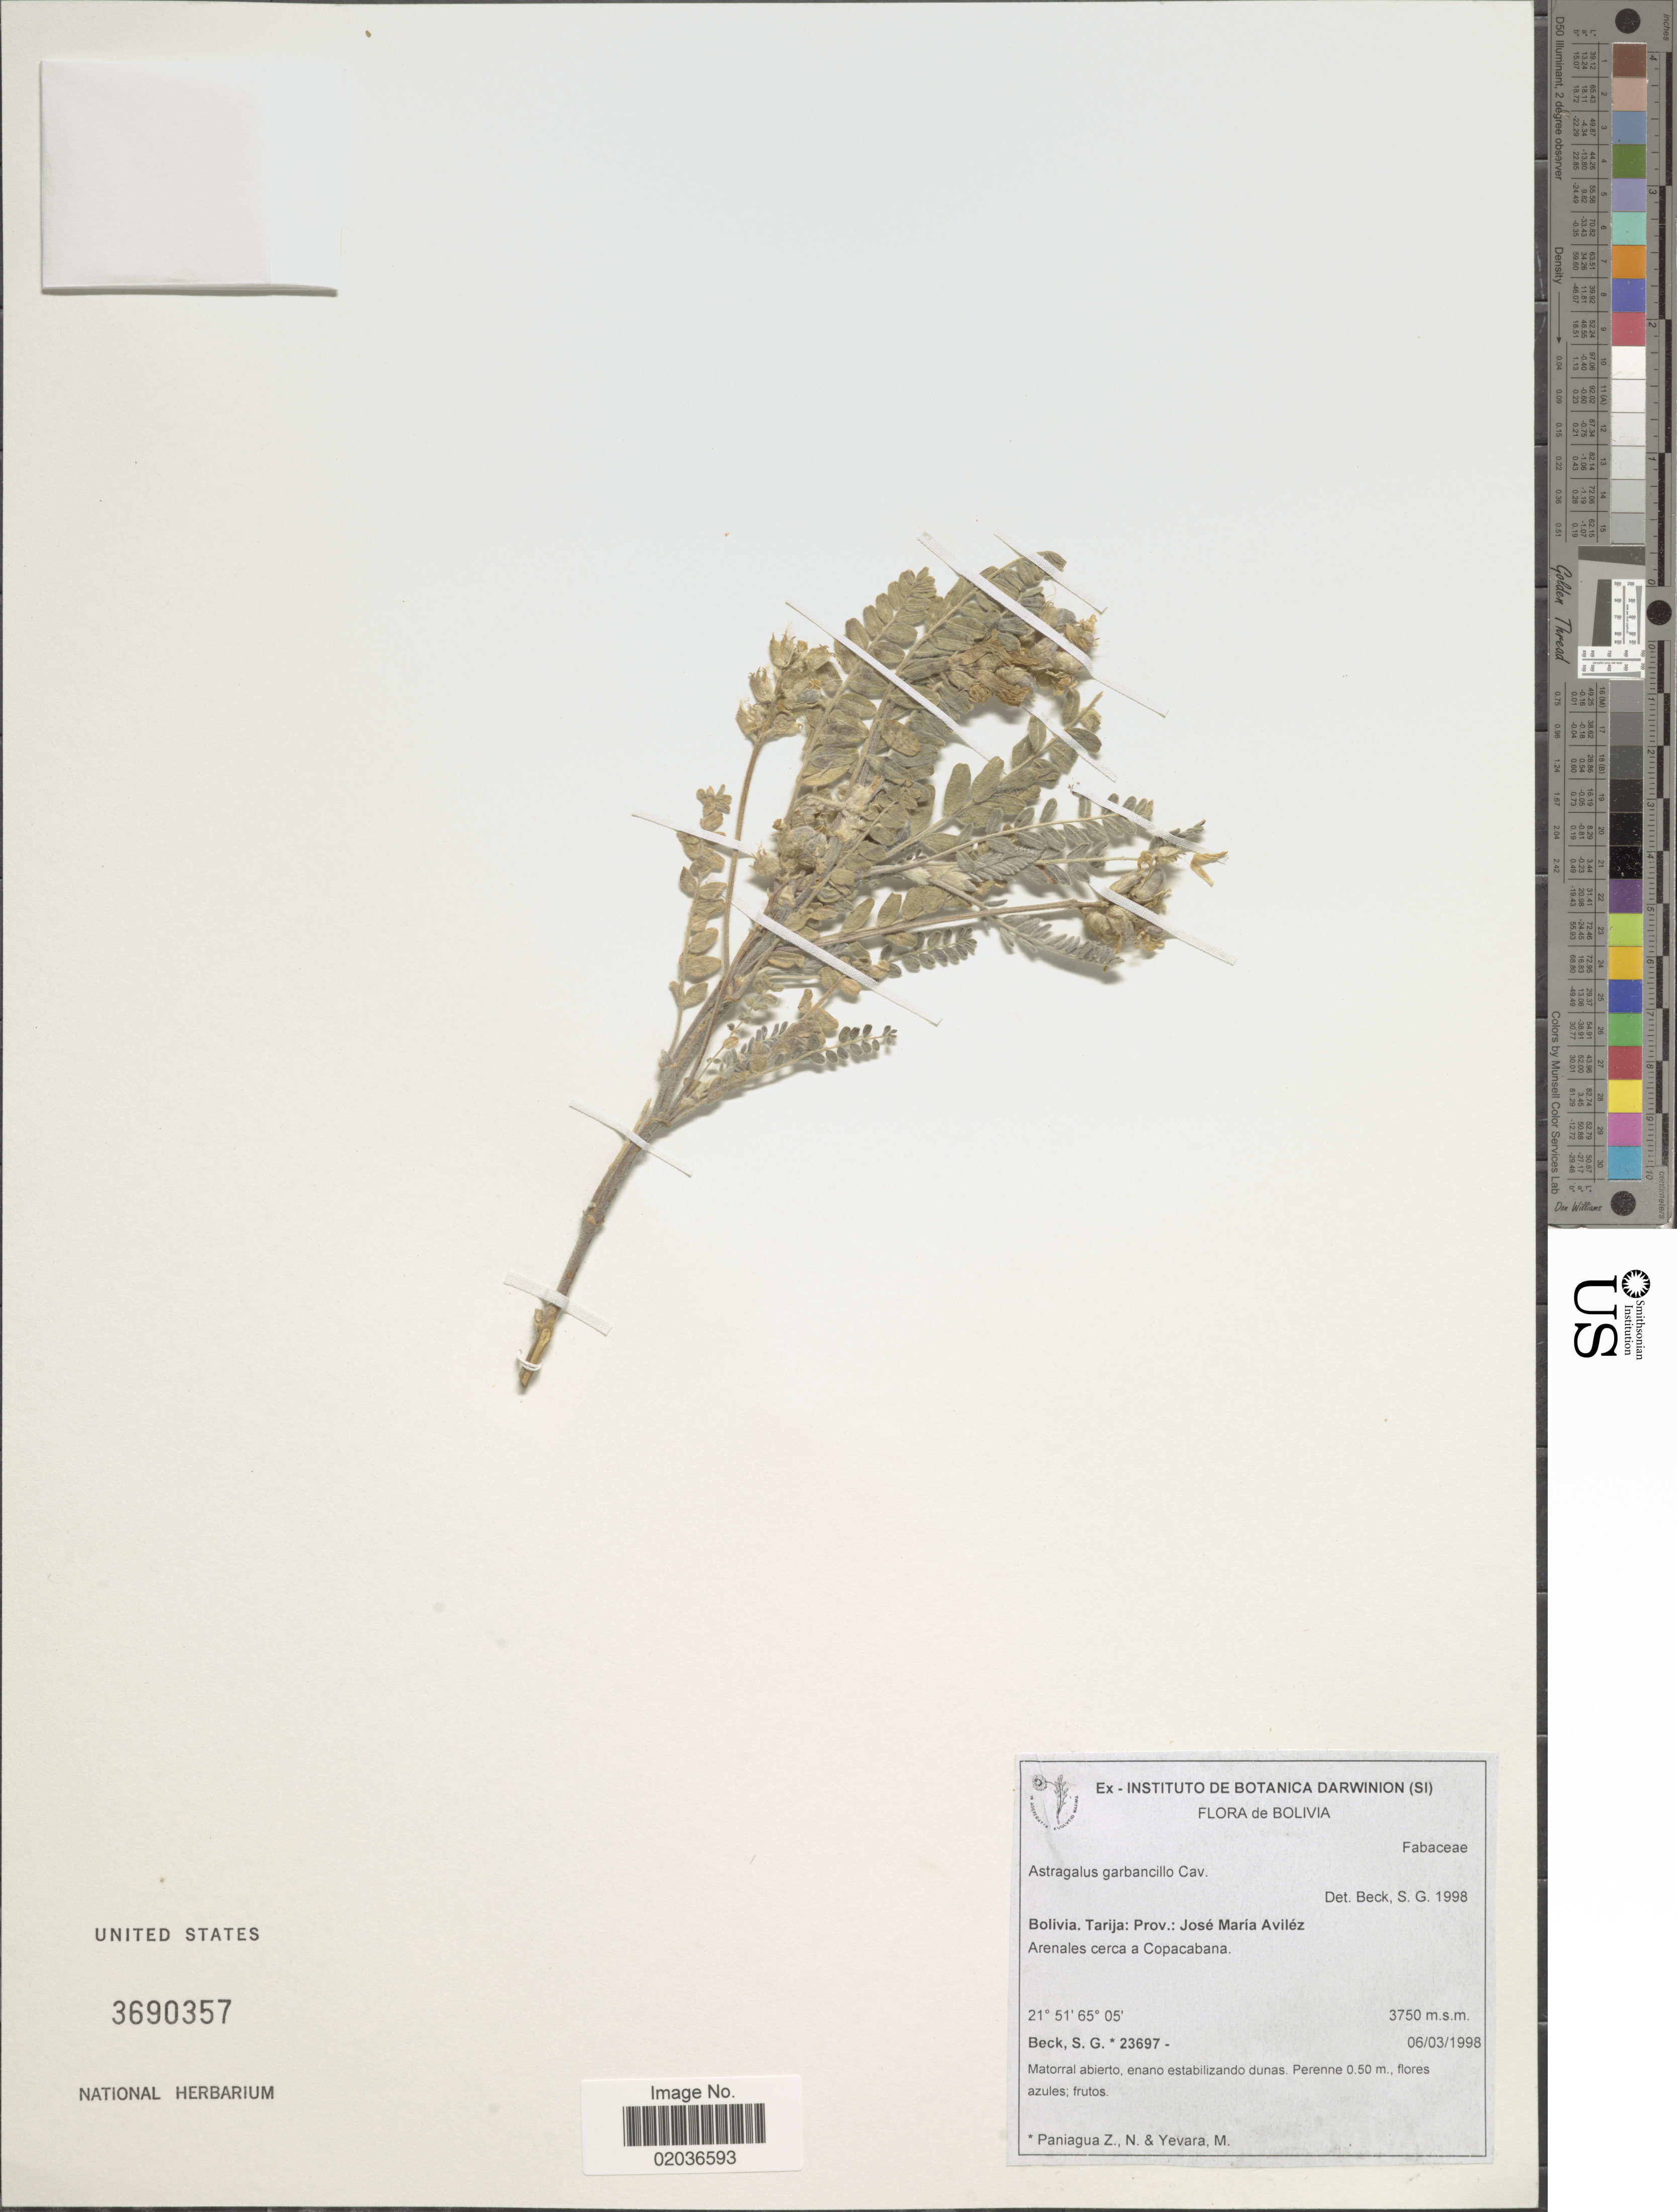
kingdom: Plantae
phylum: Tracheophyta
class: Magnoliopsida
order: Fabales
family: Fabaceae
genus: Astragalus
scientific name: Astragalus garbancillo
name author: Cav.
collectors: S. G. Beck, N. Paniagua Zambrana & M. Yevara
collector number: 23697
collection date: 1998-03-06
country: Bolivia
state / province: Tarija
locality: Prov.: José Maria Aviléz. Arenales cerca a Copacabana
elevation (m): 3750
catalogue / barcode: US 3690357